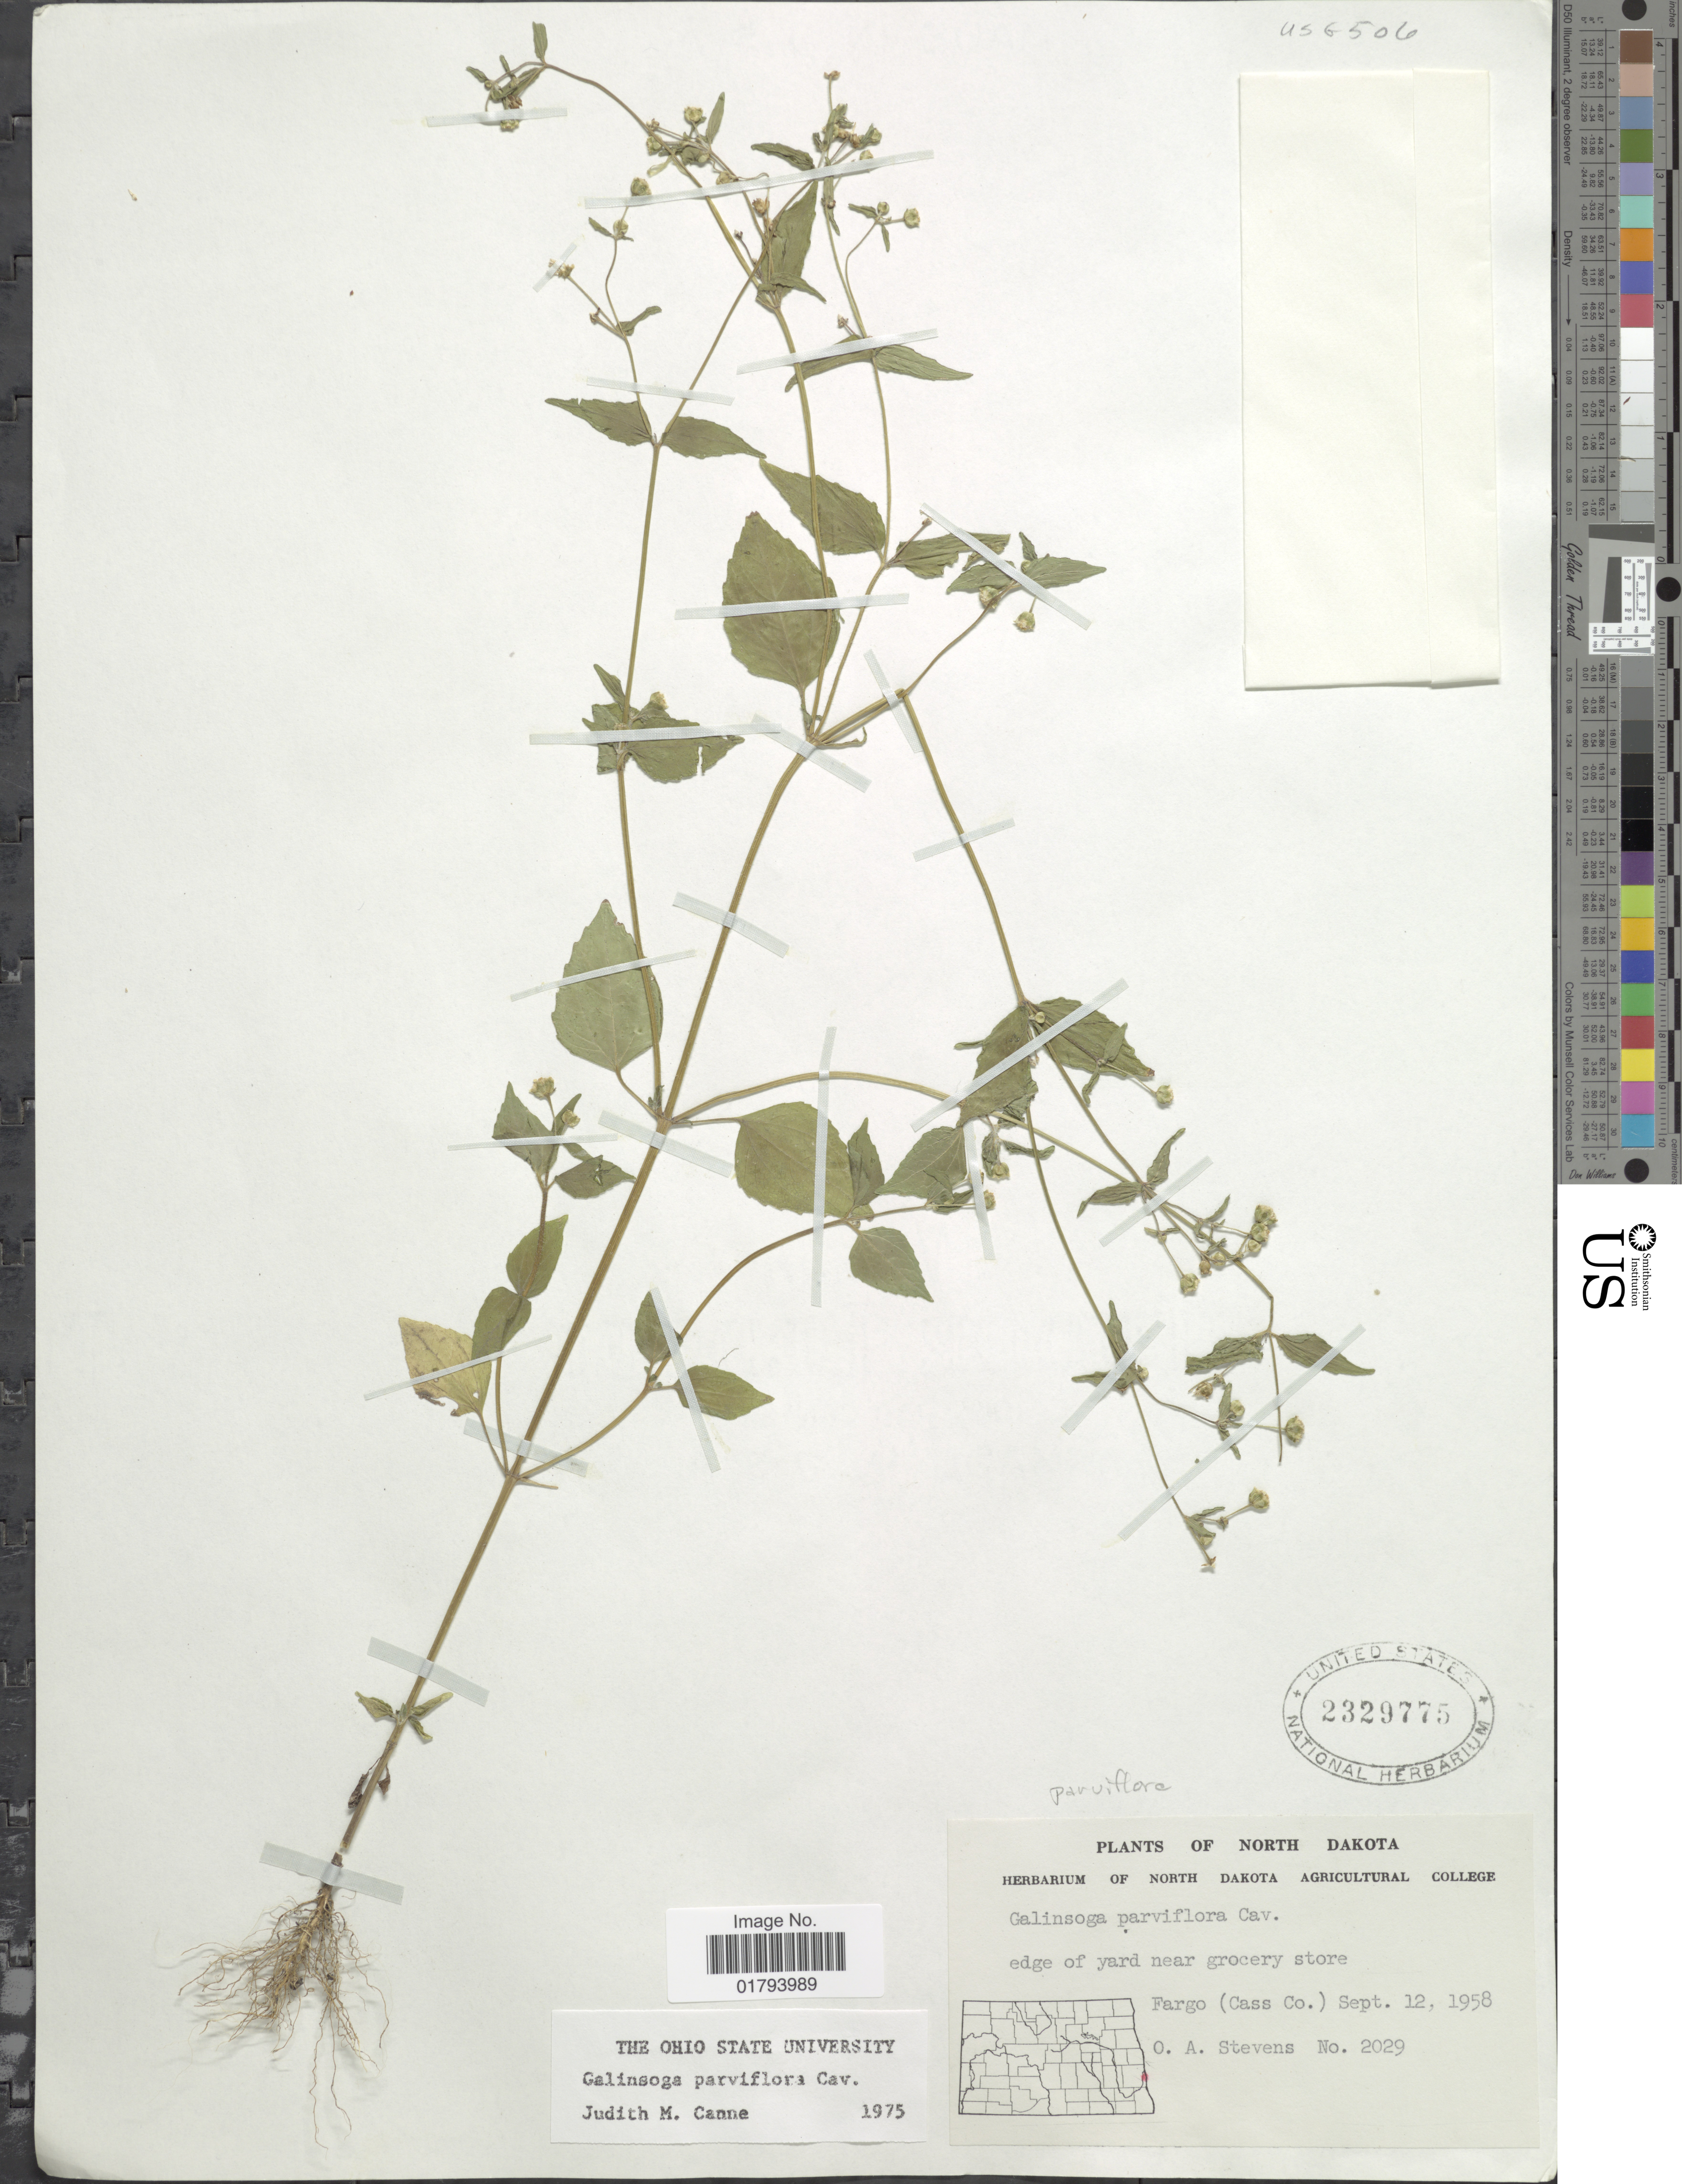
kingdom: Plantae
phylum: Tracheophyta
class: Magnoliopsida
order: Asterales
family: Asteraceae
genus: Galinsoga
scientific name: Galinsoga parviflora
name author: Cav.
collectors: O. A. Stevens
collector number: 2029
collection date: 1958-09-12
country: United States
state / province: North Dakota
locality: Fargo (Cass Co.)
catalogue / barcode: US 2329775